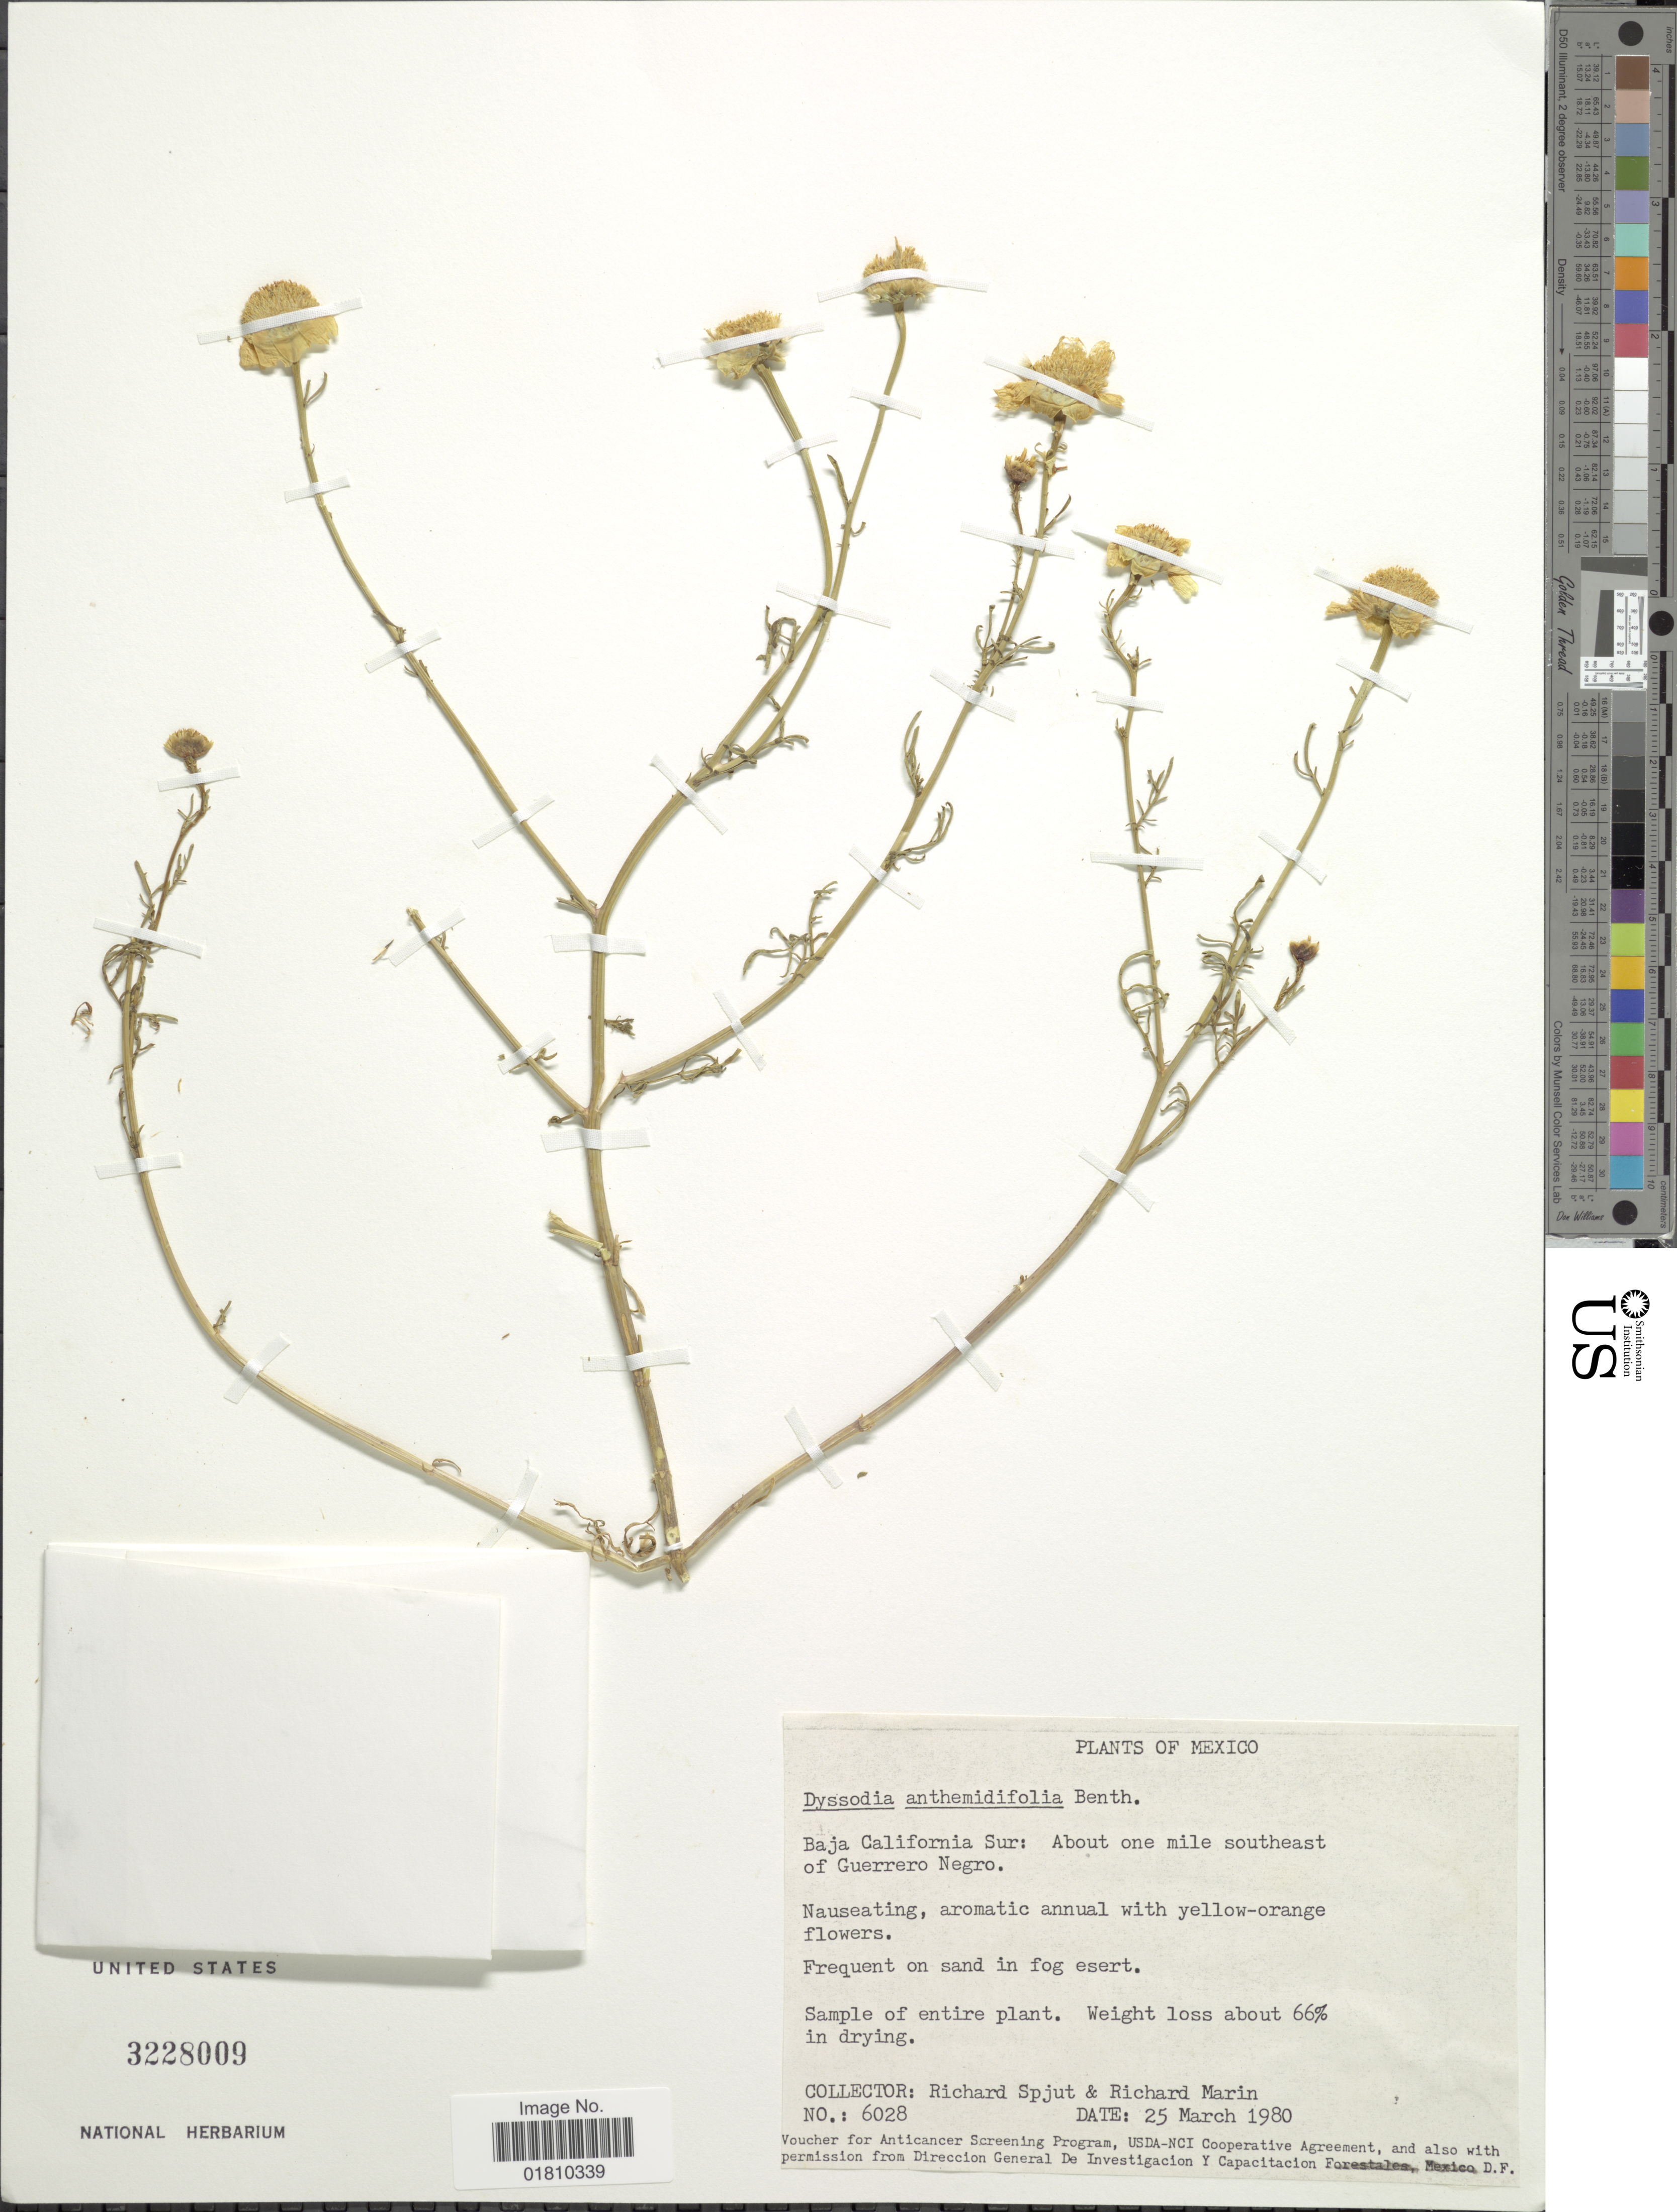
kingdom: Plantae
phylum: Tracheophyta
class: Magnoliopsida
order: Asterales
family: Asteraceae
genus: Boeberastrum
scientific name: Boeberastrum anthemidifolium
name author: Rydb.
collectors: R. Spjut & R. Williams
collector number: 6028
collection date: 1980-03-25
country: Mexico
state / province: Baja California Sur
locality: About one mile southeast of Guerrero Negro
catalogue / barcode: US 3228009